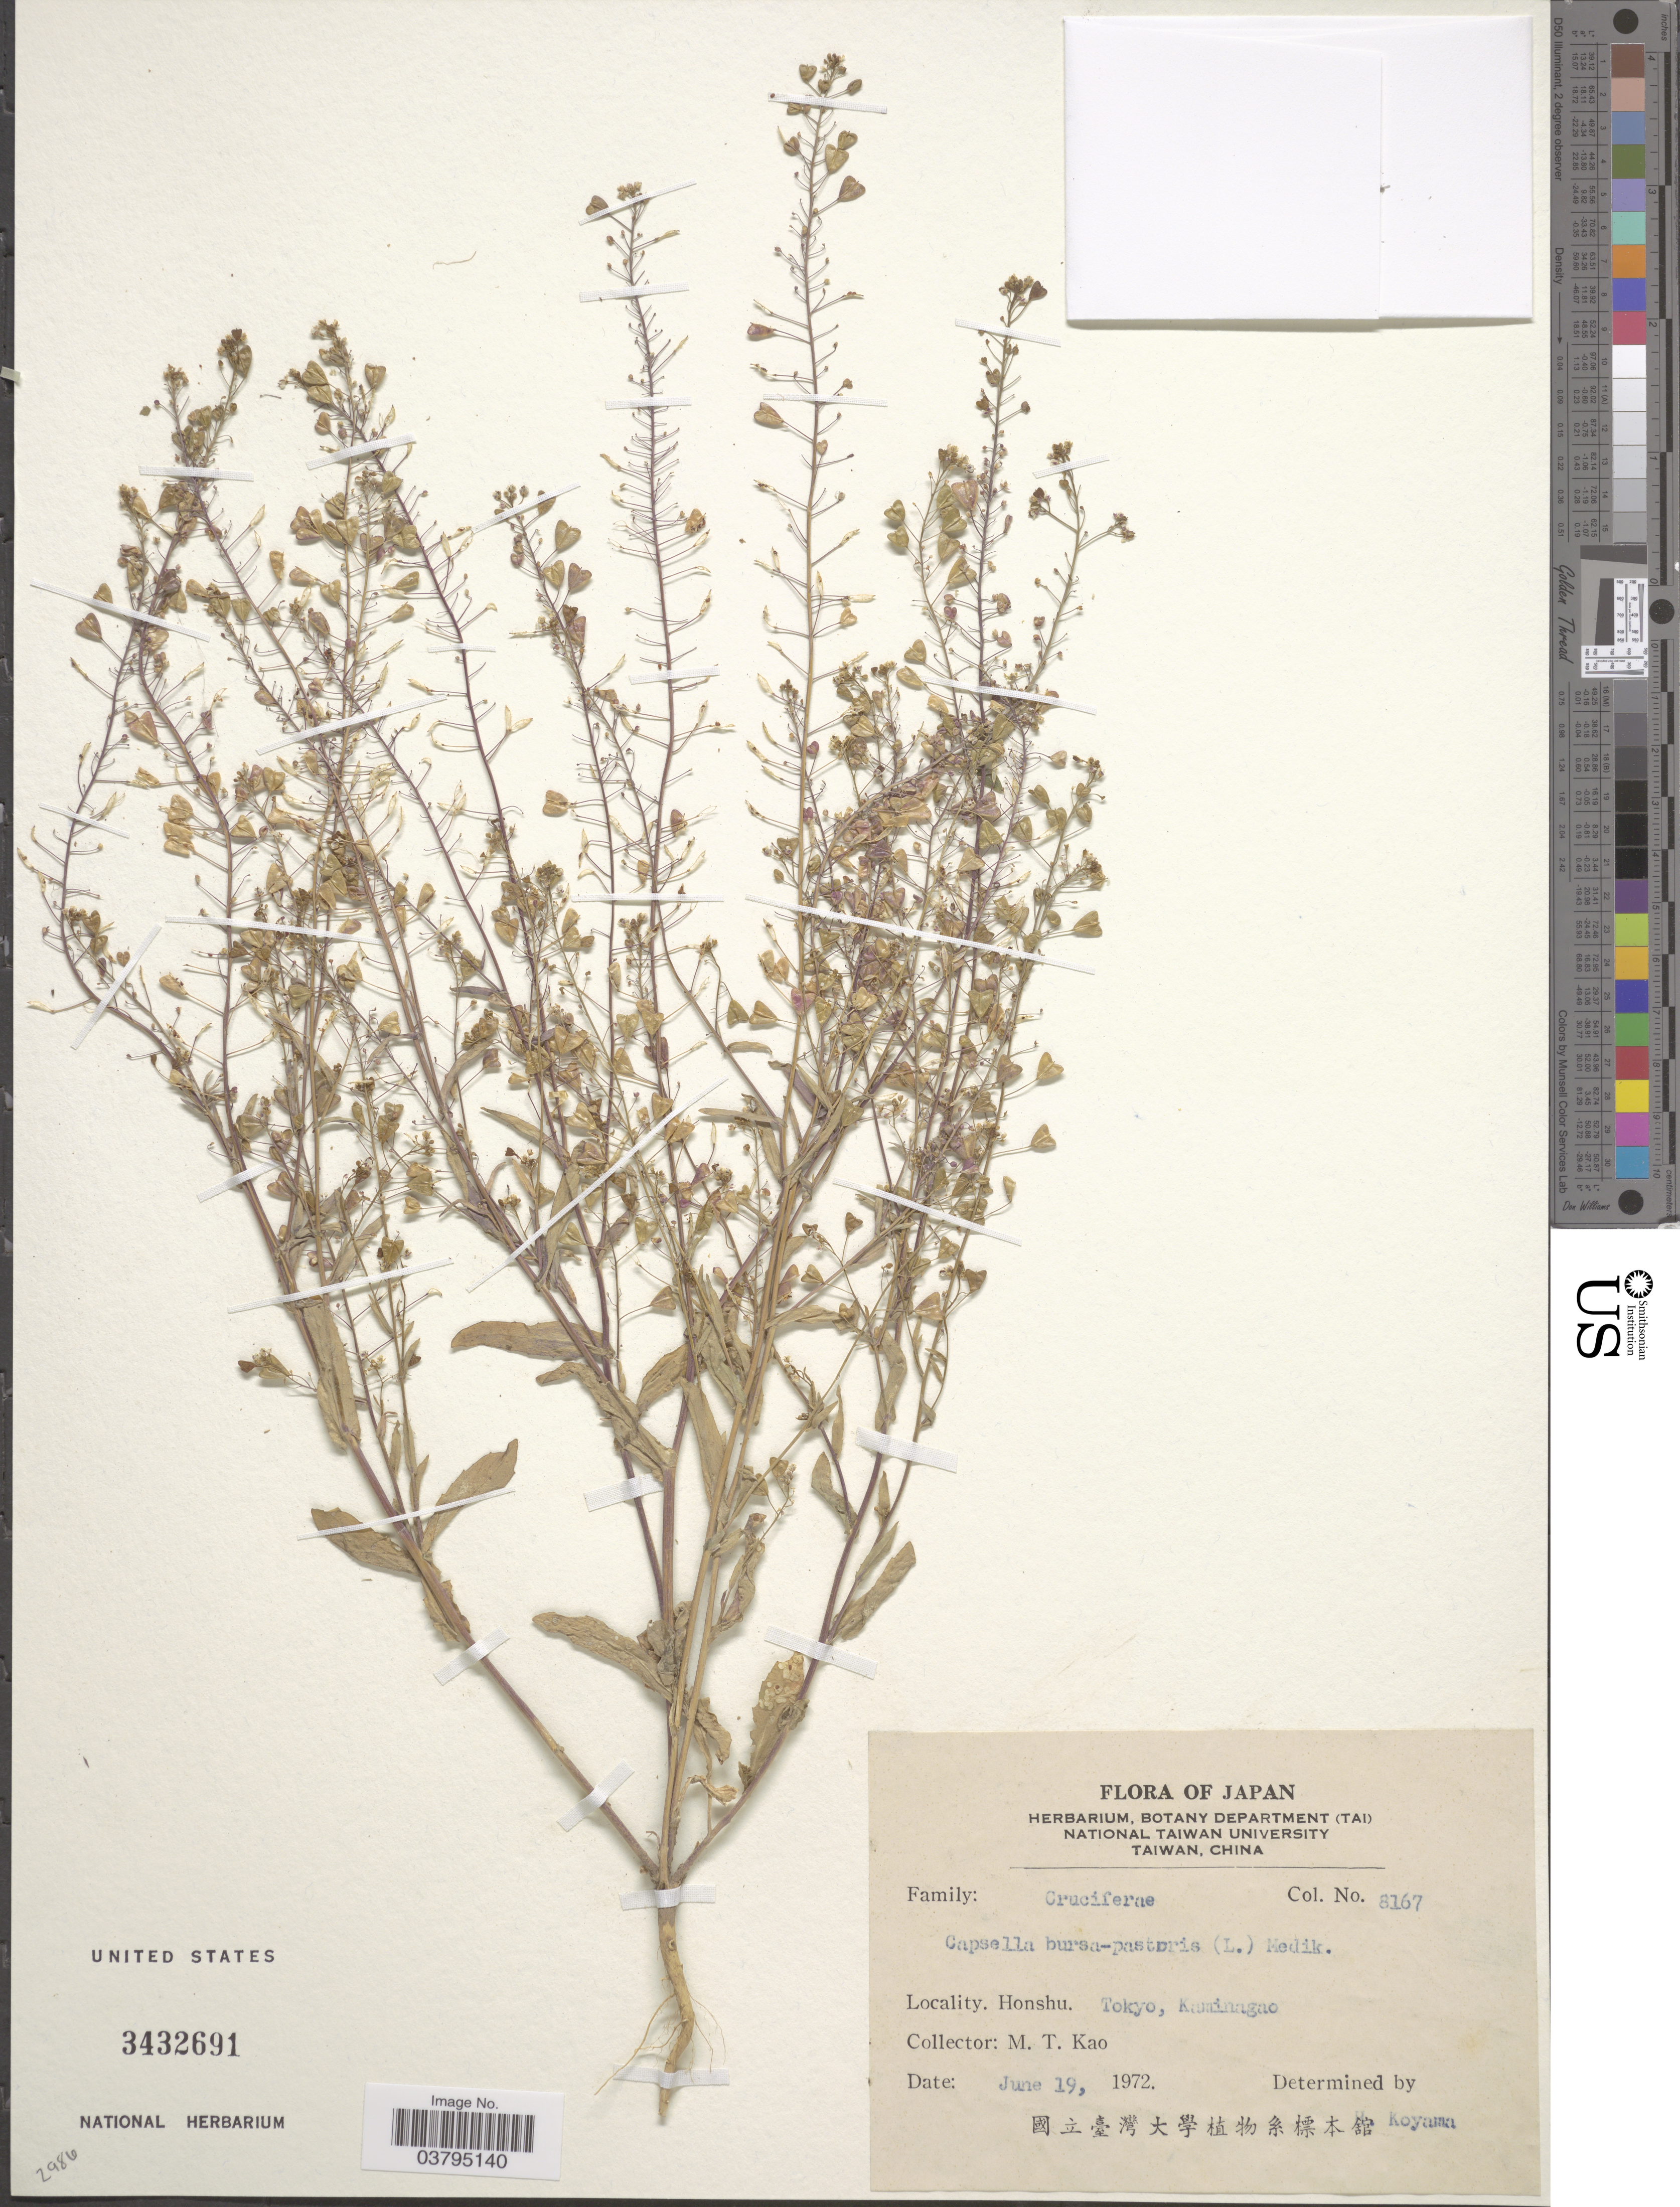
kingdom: Plantae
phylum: Tracheophyta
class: Magnoliopsida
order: Brassicales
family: Brassicaceae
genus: Capsella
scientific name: Capsella bursa-pastoris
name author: (L.) Medik.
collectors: M. T. Kao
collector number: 8167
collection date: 1972-06-19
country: Japan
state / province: Tokyo, Federal City of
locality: Honshu. Tokyo, Kaminagao.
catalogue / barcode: US 3432691